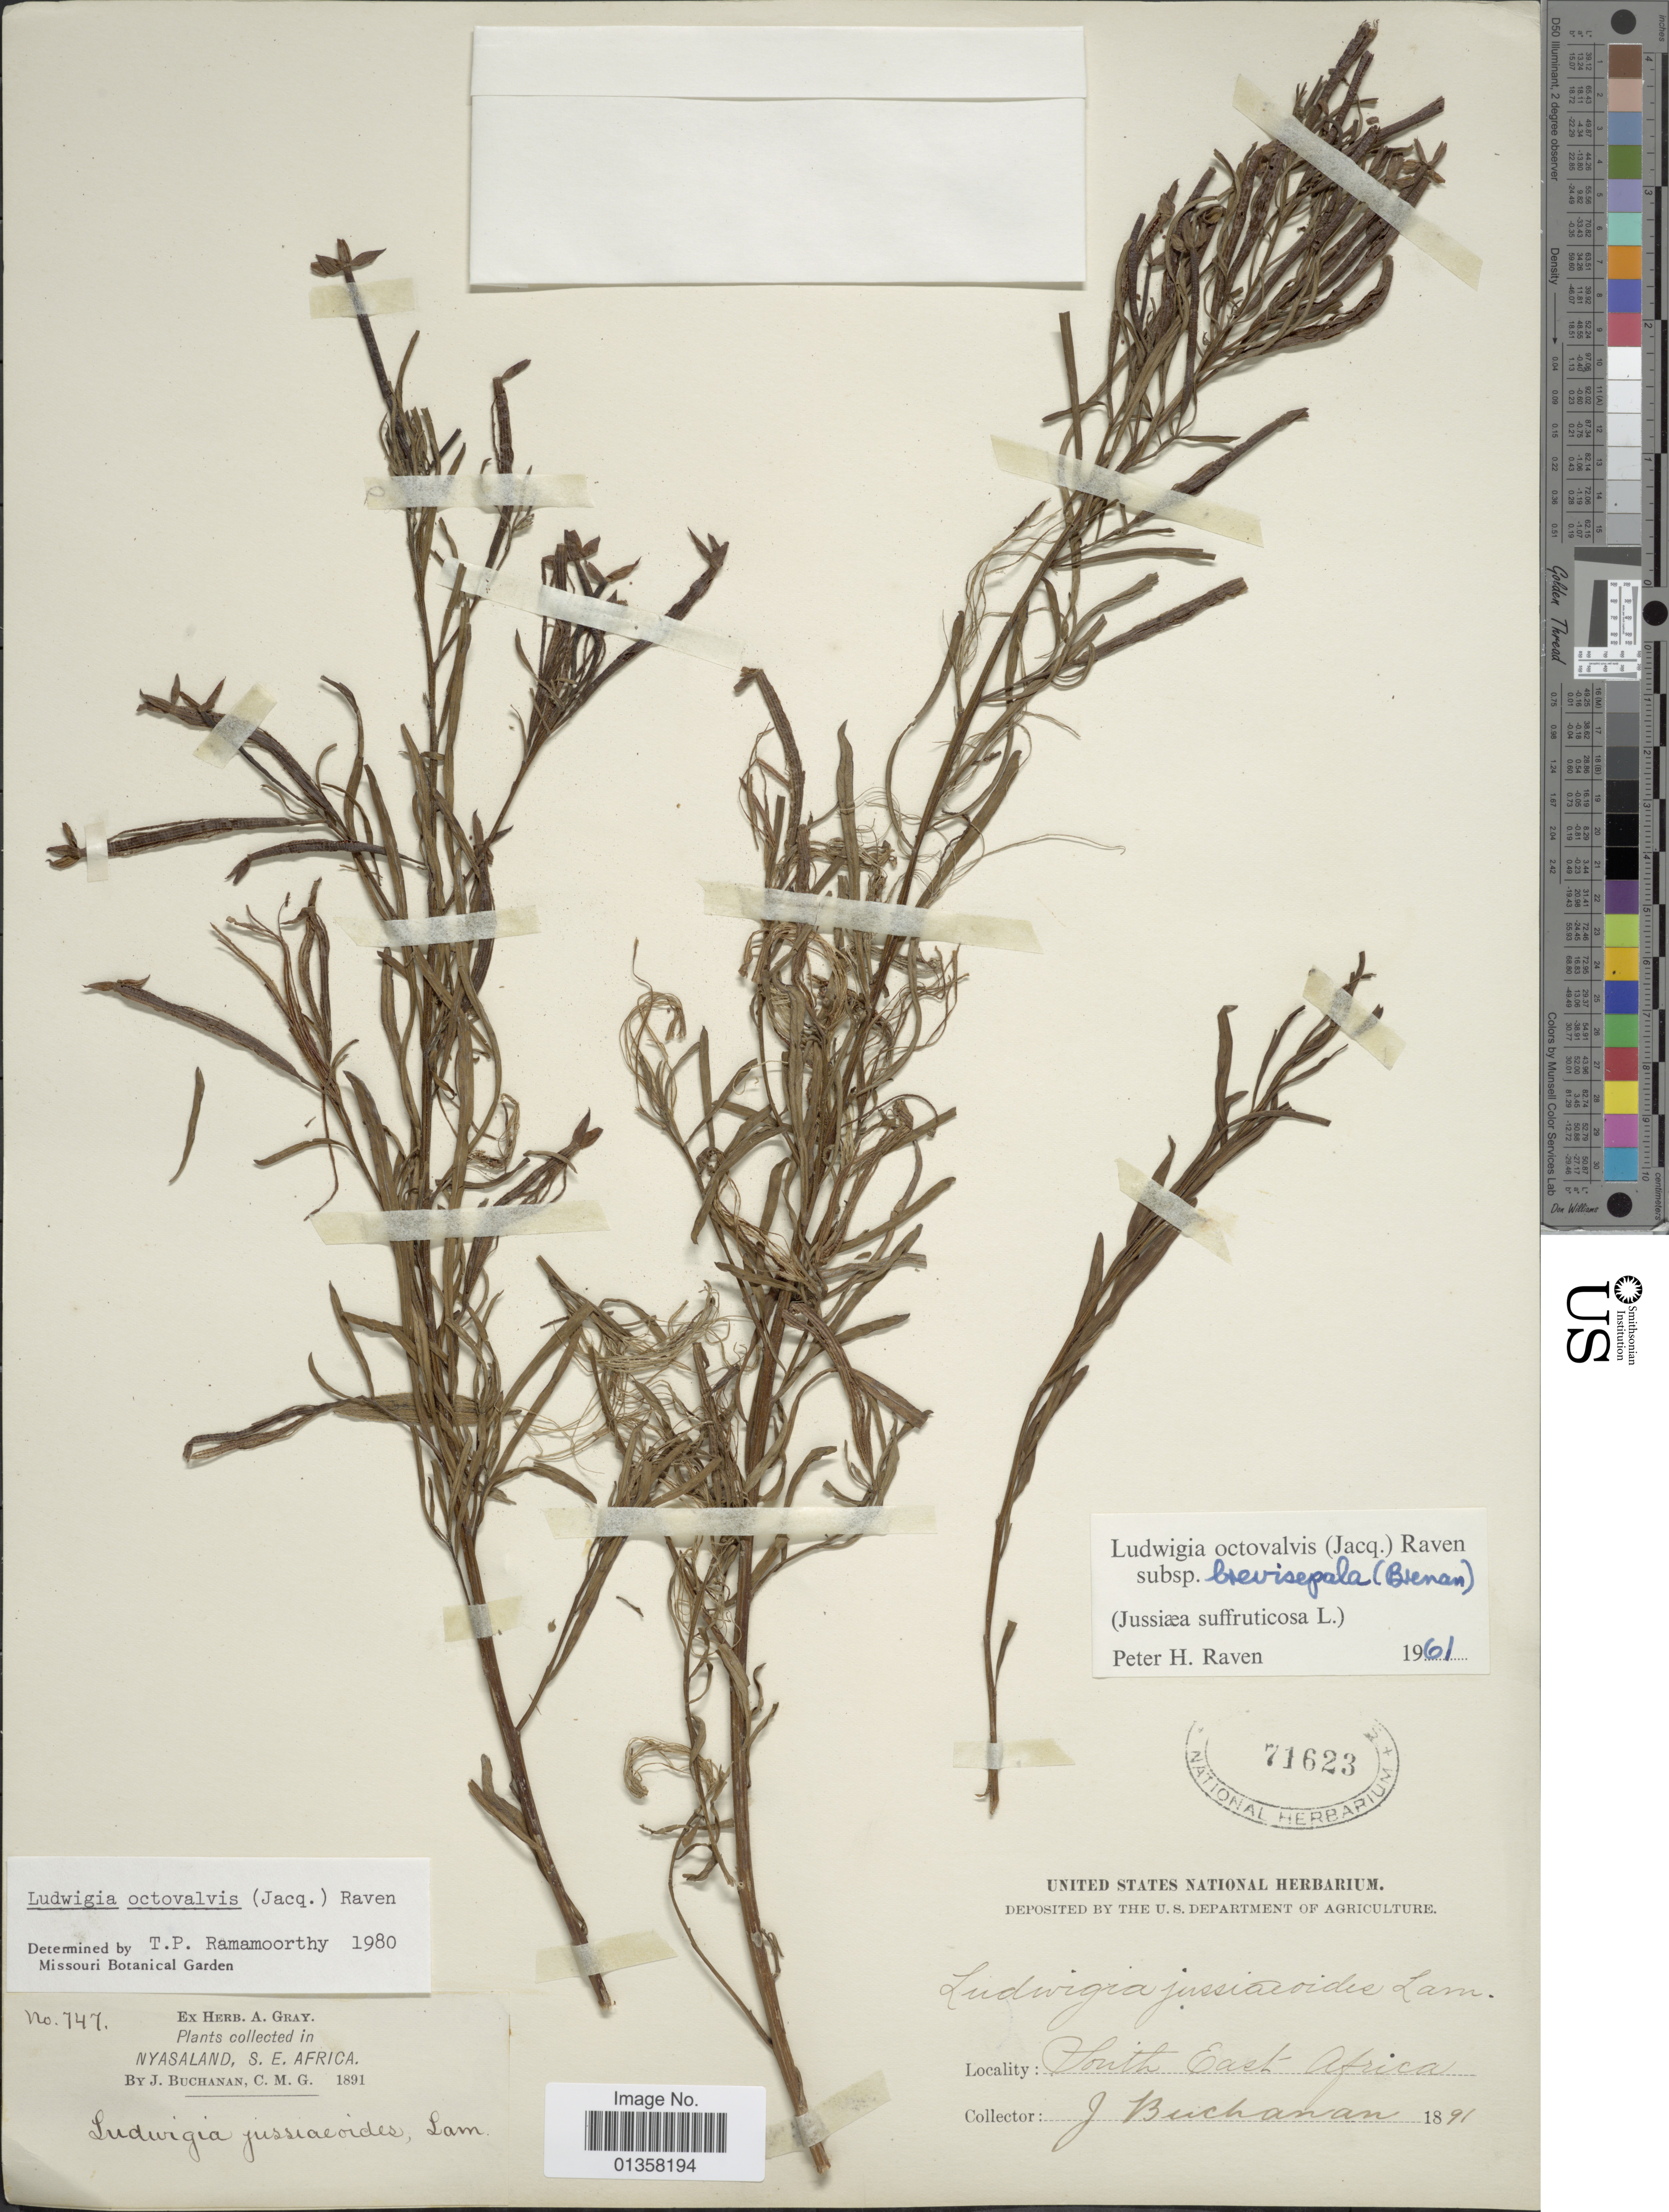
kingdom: Plantae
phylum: Tracheophyta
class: Magnoliopsida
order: Myrtales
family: Onagraceae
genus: Ludwigia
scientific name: Ludwigia octovalvis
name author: (Jacq.) P.H. Raven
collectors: J. Buchanan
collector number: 747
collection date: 1891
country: Malawi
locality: Nyasaland, S.E. Africa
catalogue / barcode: US 71623